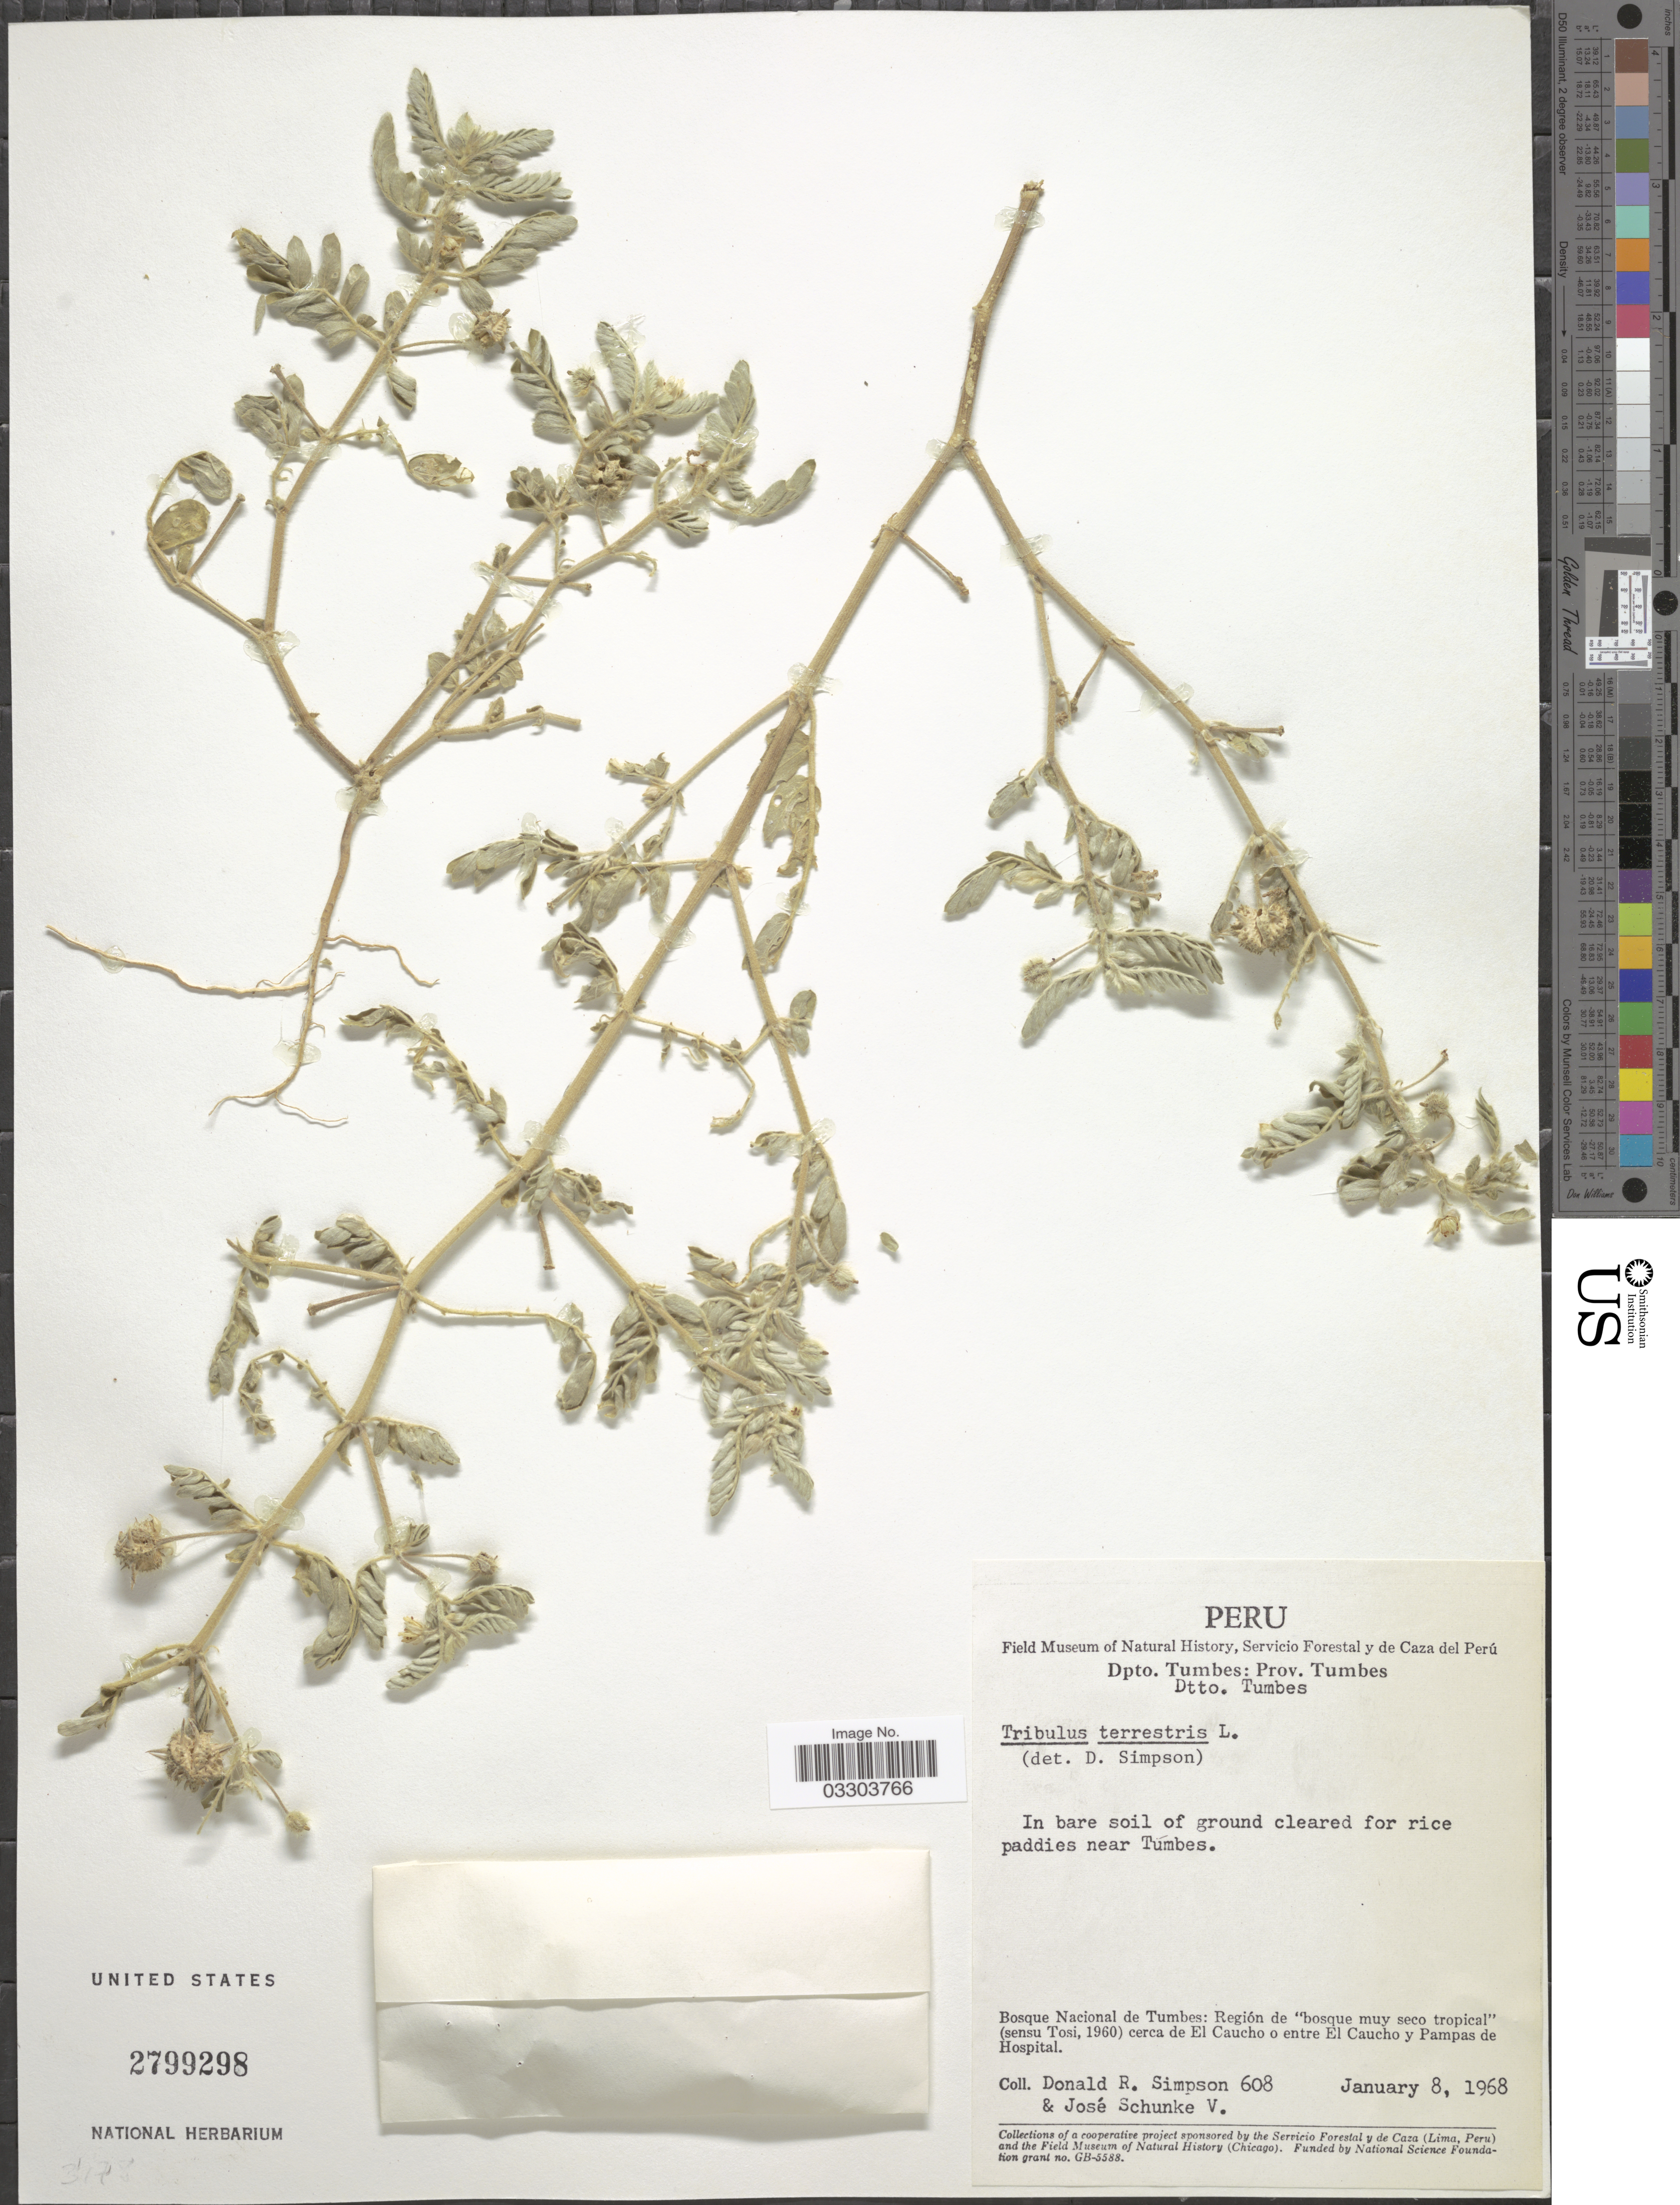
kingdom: Plantae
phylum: Tracheophyta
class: Magnoliopsida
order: Zygophyllales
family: Zygophyllaceae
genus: Tribulus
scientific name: Tribulus terrestris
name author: L.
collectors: D. R. Simpson & J. Schunke Vigo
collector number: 608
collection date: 1968-01-08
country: Peru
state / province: Tumbes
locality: Dpto. Tumbes. Dtto. Tumbes. Near Tumbes. Bosque Nacional de Tumbes: Región de "bosque muy seco tropical" cerca de El Caucho o entre El Caucho y Pampas de Hospital.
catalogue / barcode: US 2799298